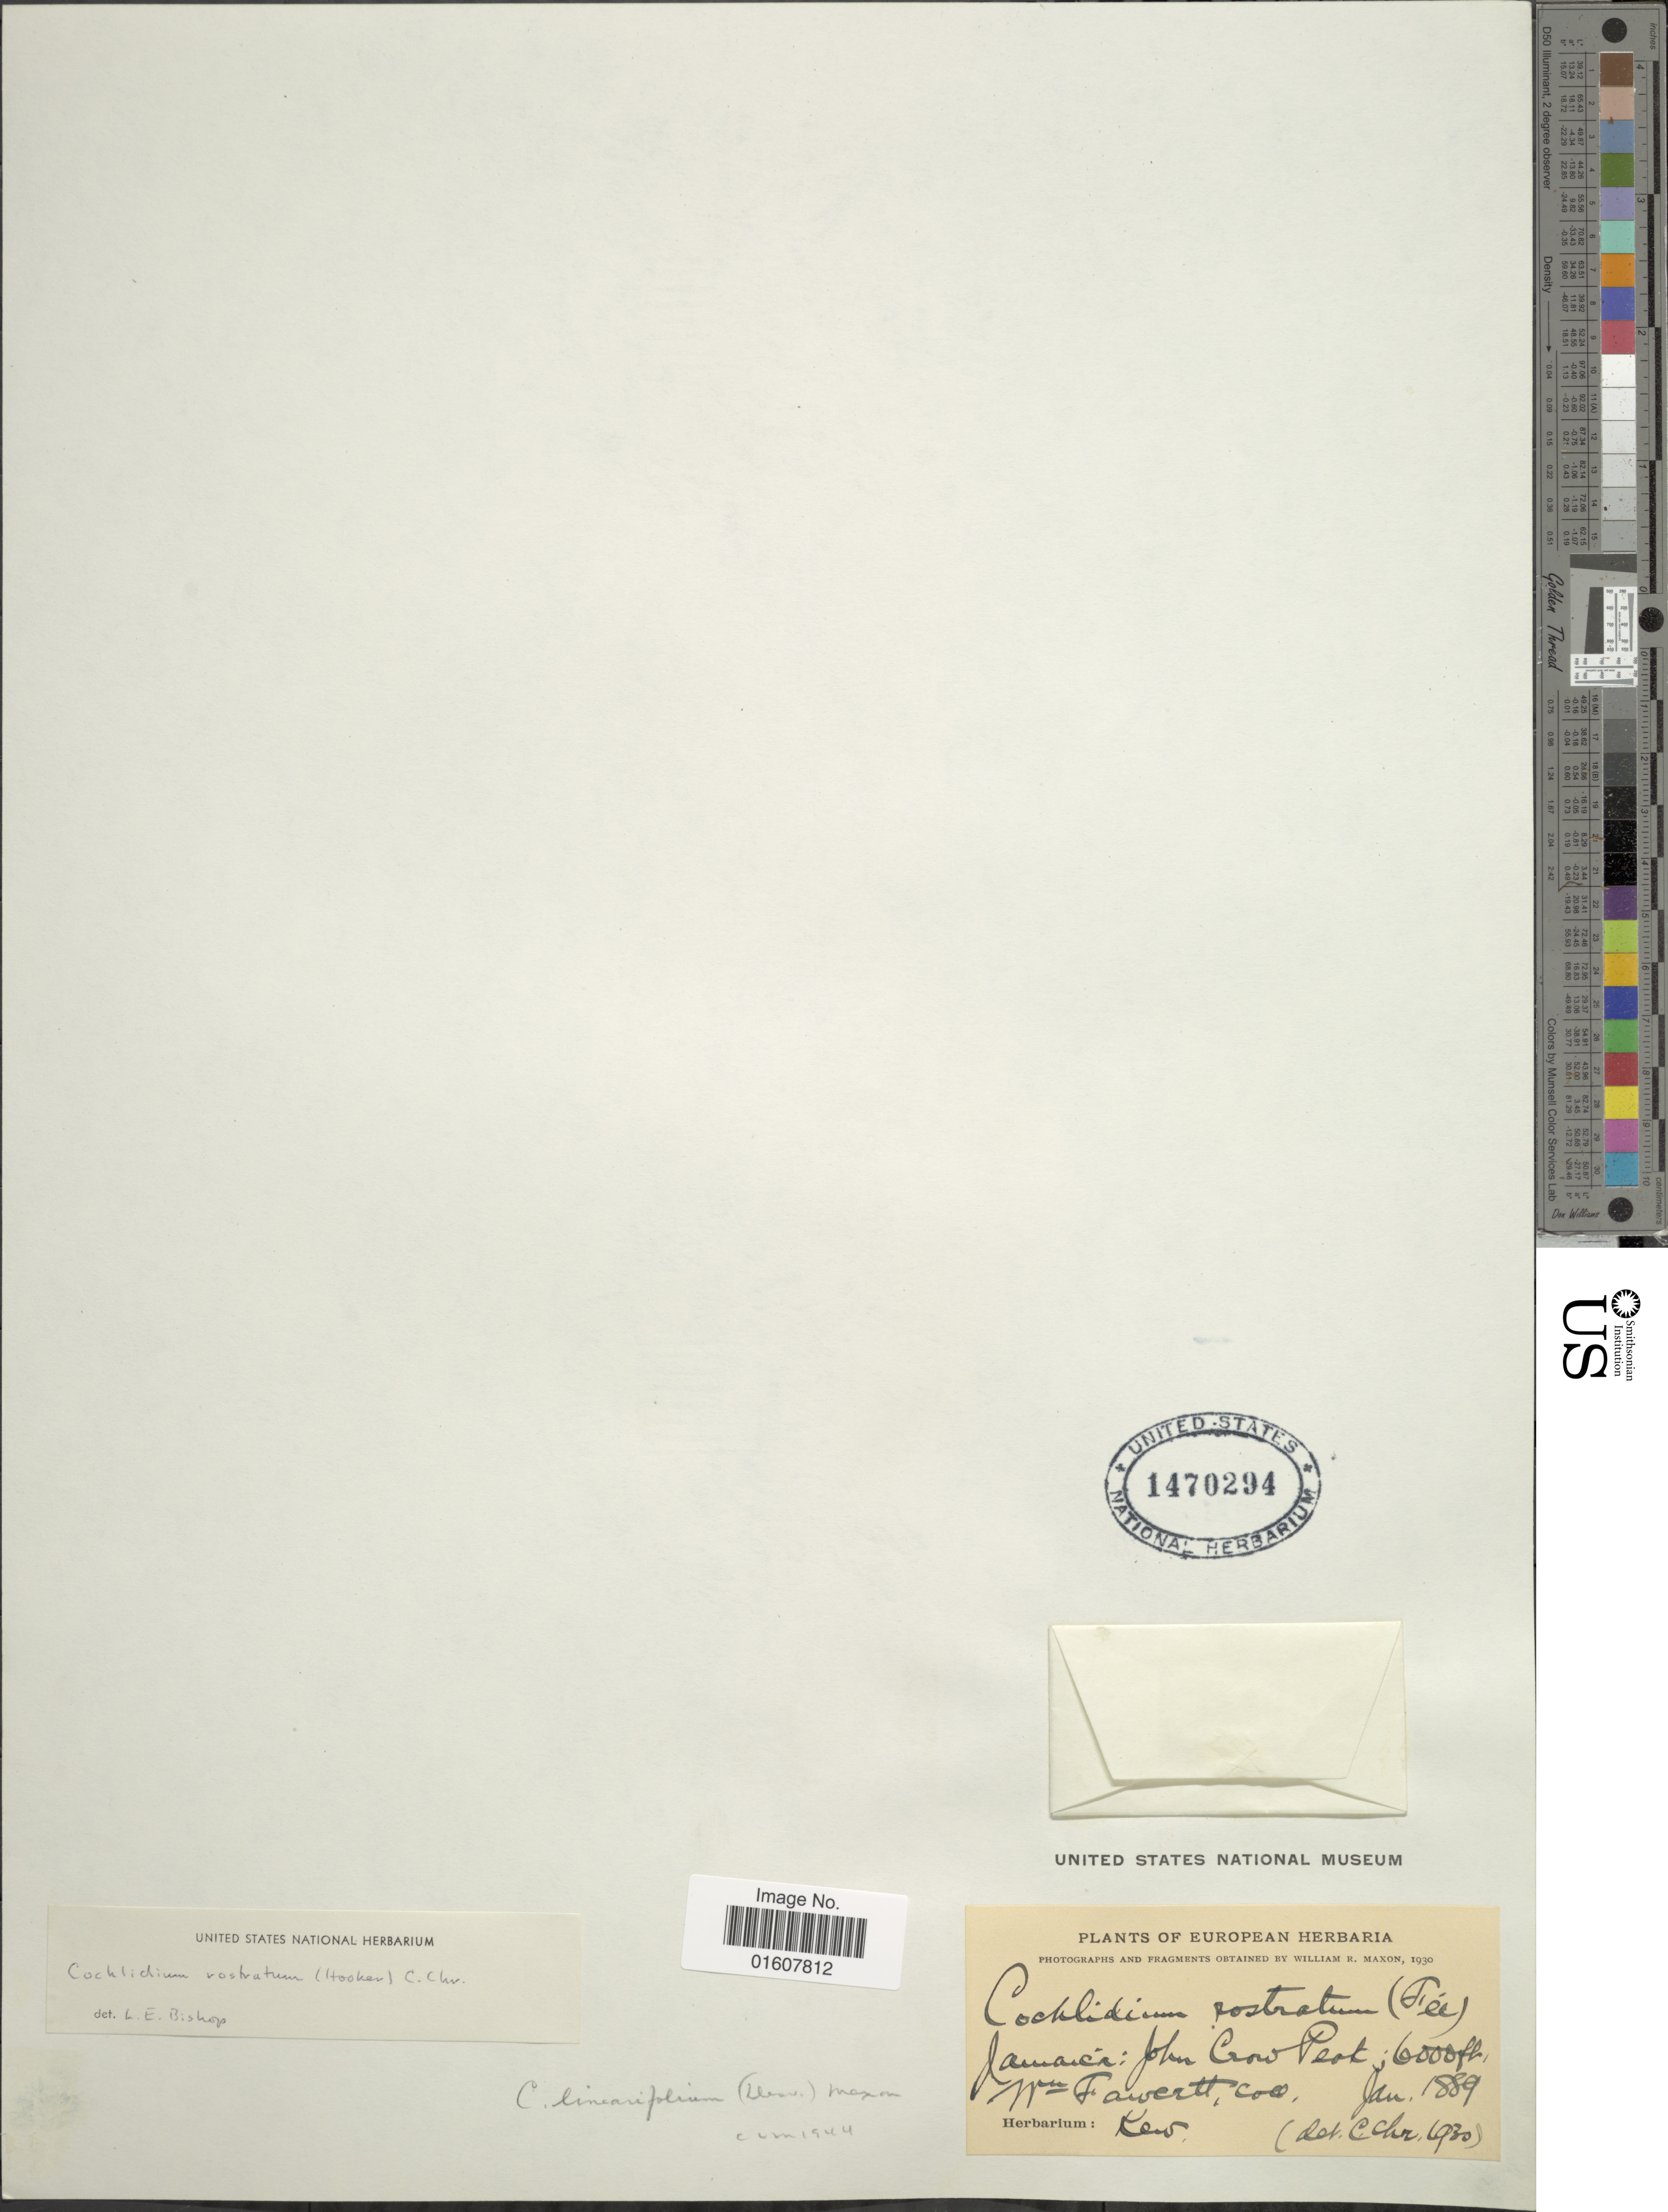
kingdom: Plantae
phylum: Tracheophyta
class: Polypodiopsida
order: Polypodiales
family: Polypodiaceae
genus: Cochlidium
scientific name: Cochlidium rostratum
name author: (Hook.) Maxon ex C. Chr.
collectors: W. Fawcett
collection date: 1889-01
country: Jamaica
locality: John Crow Peak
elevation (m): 1829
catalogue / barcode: US 1470294